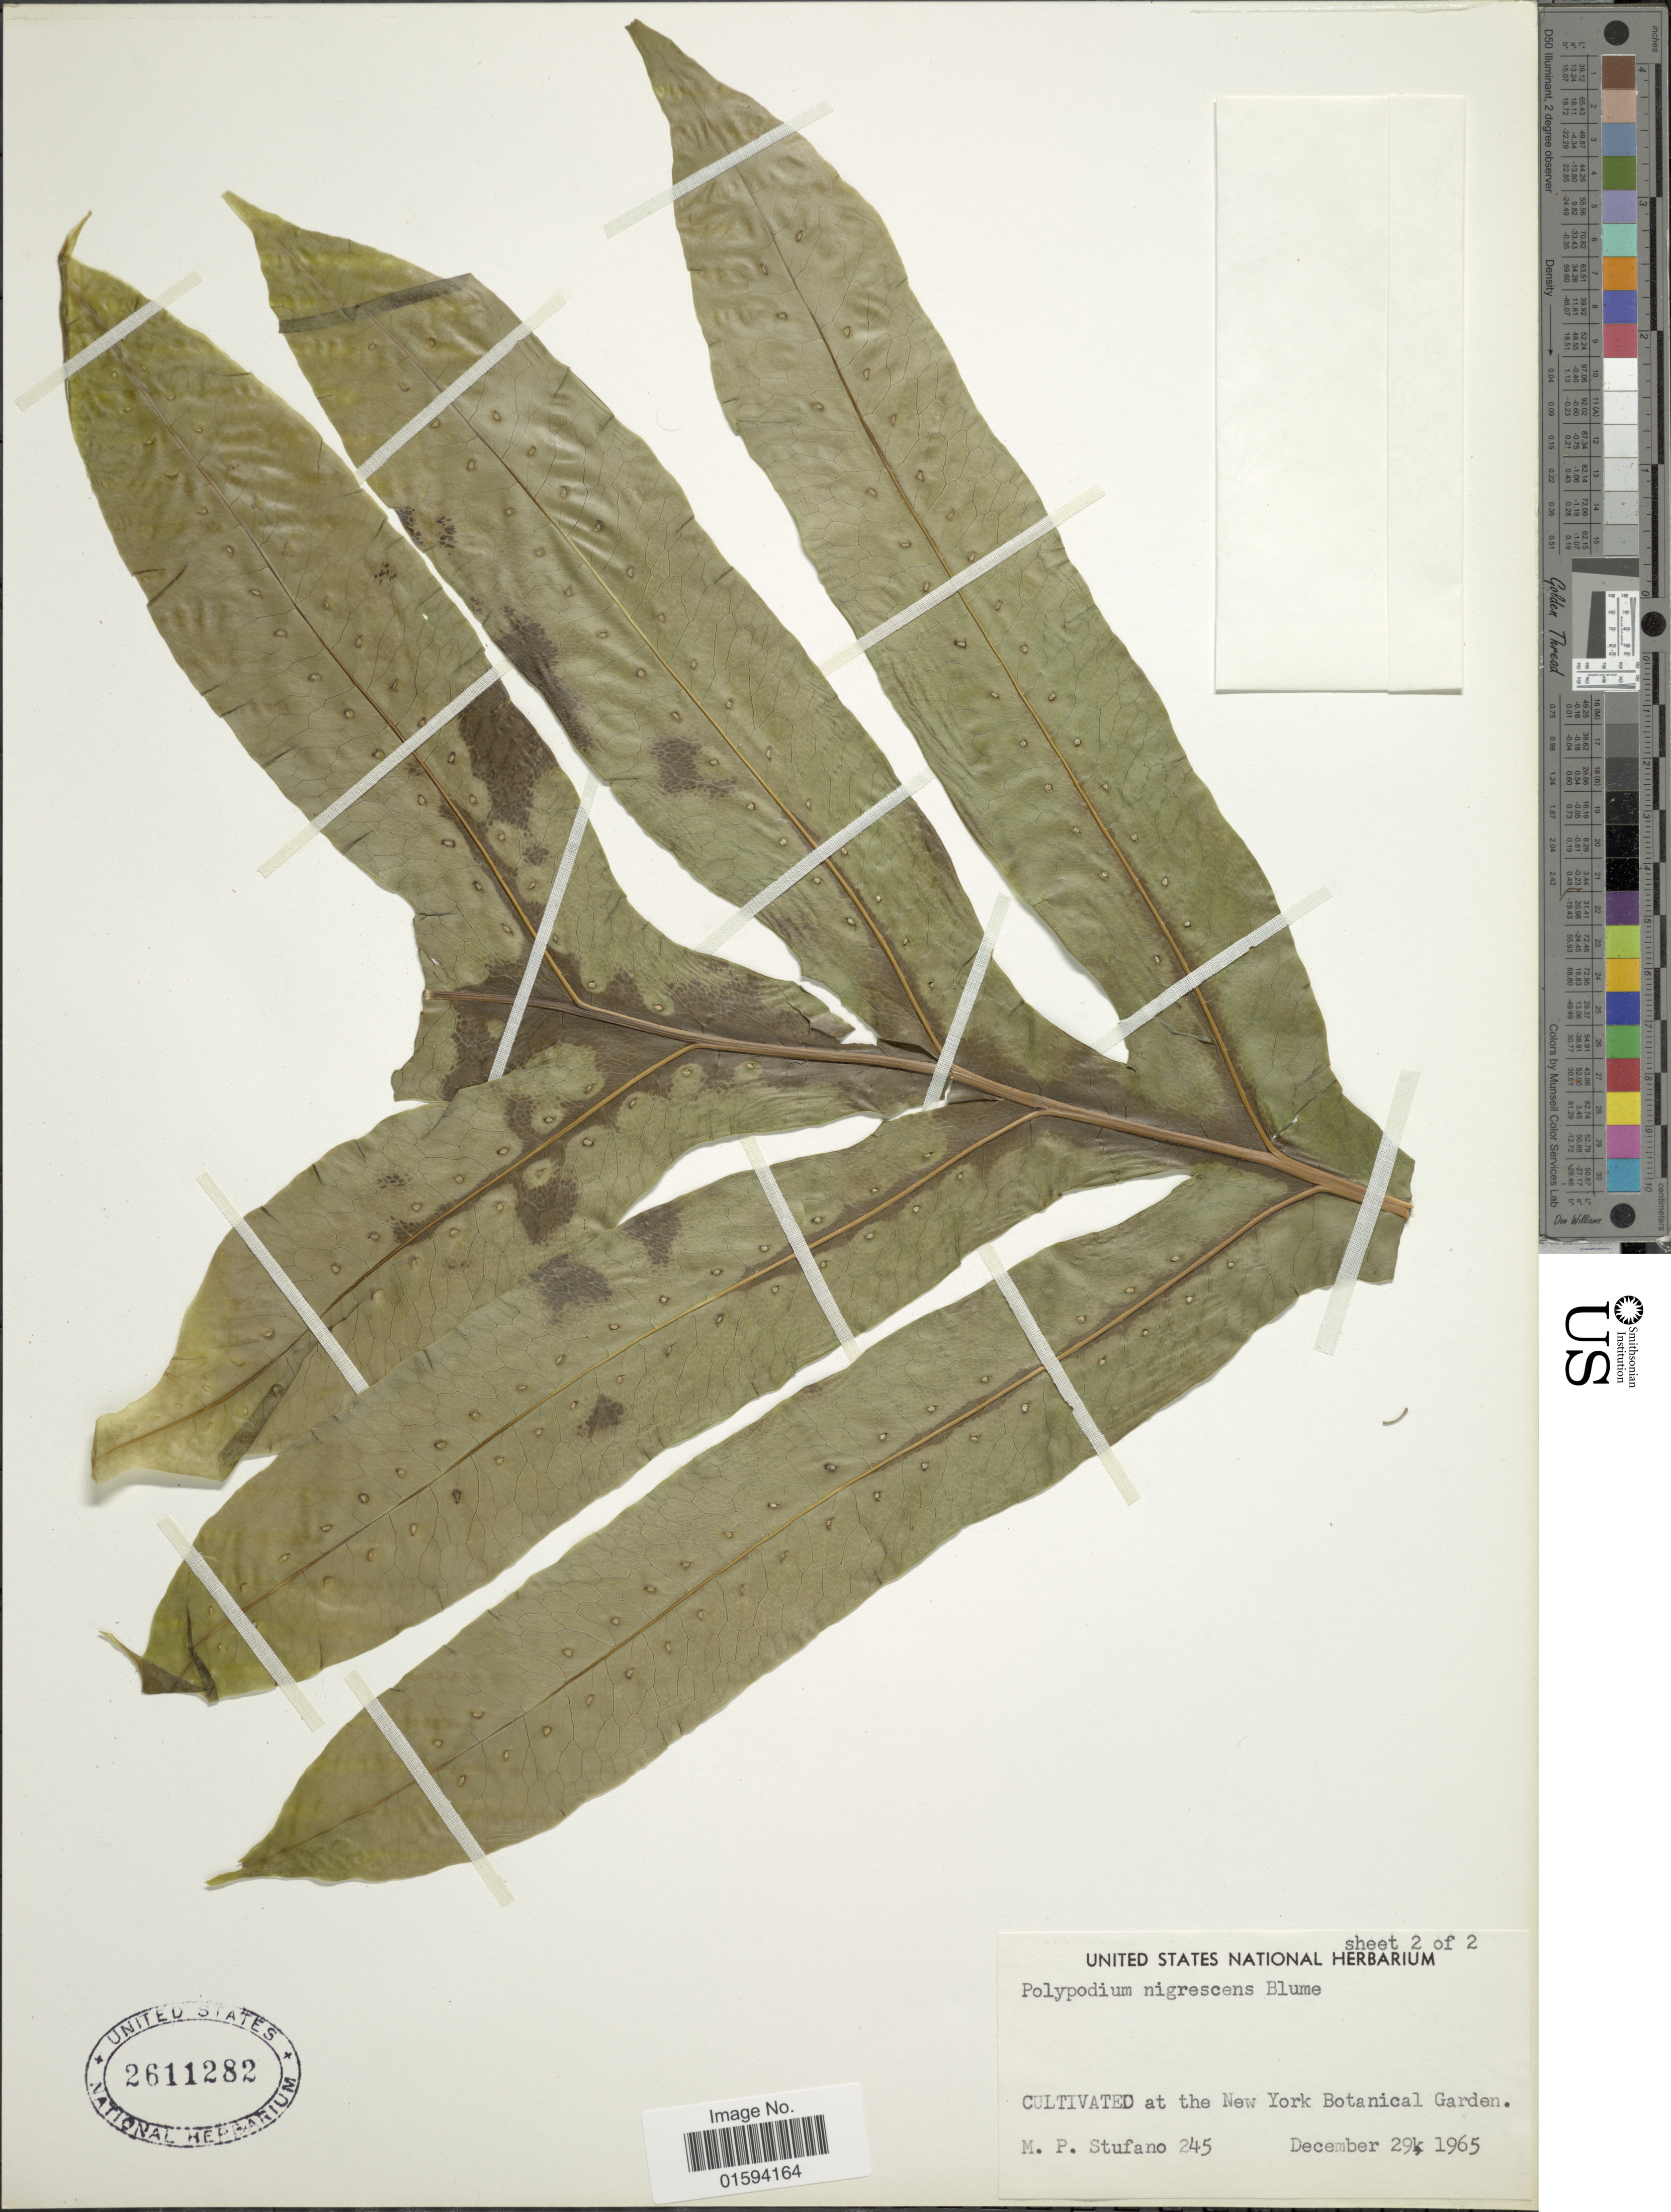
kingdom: Plantae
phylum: Tracheophyta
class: Polypodiopsida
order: Polypodiales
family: Polypodiaceae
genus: Polypodium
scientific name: Polypodium nigrescens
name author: Blume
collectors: M. Stufano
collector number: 245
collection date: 1965-12-29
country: United States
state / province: New York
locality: At the New York Botanical Garden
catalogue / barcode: US 2611282